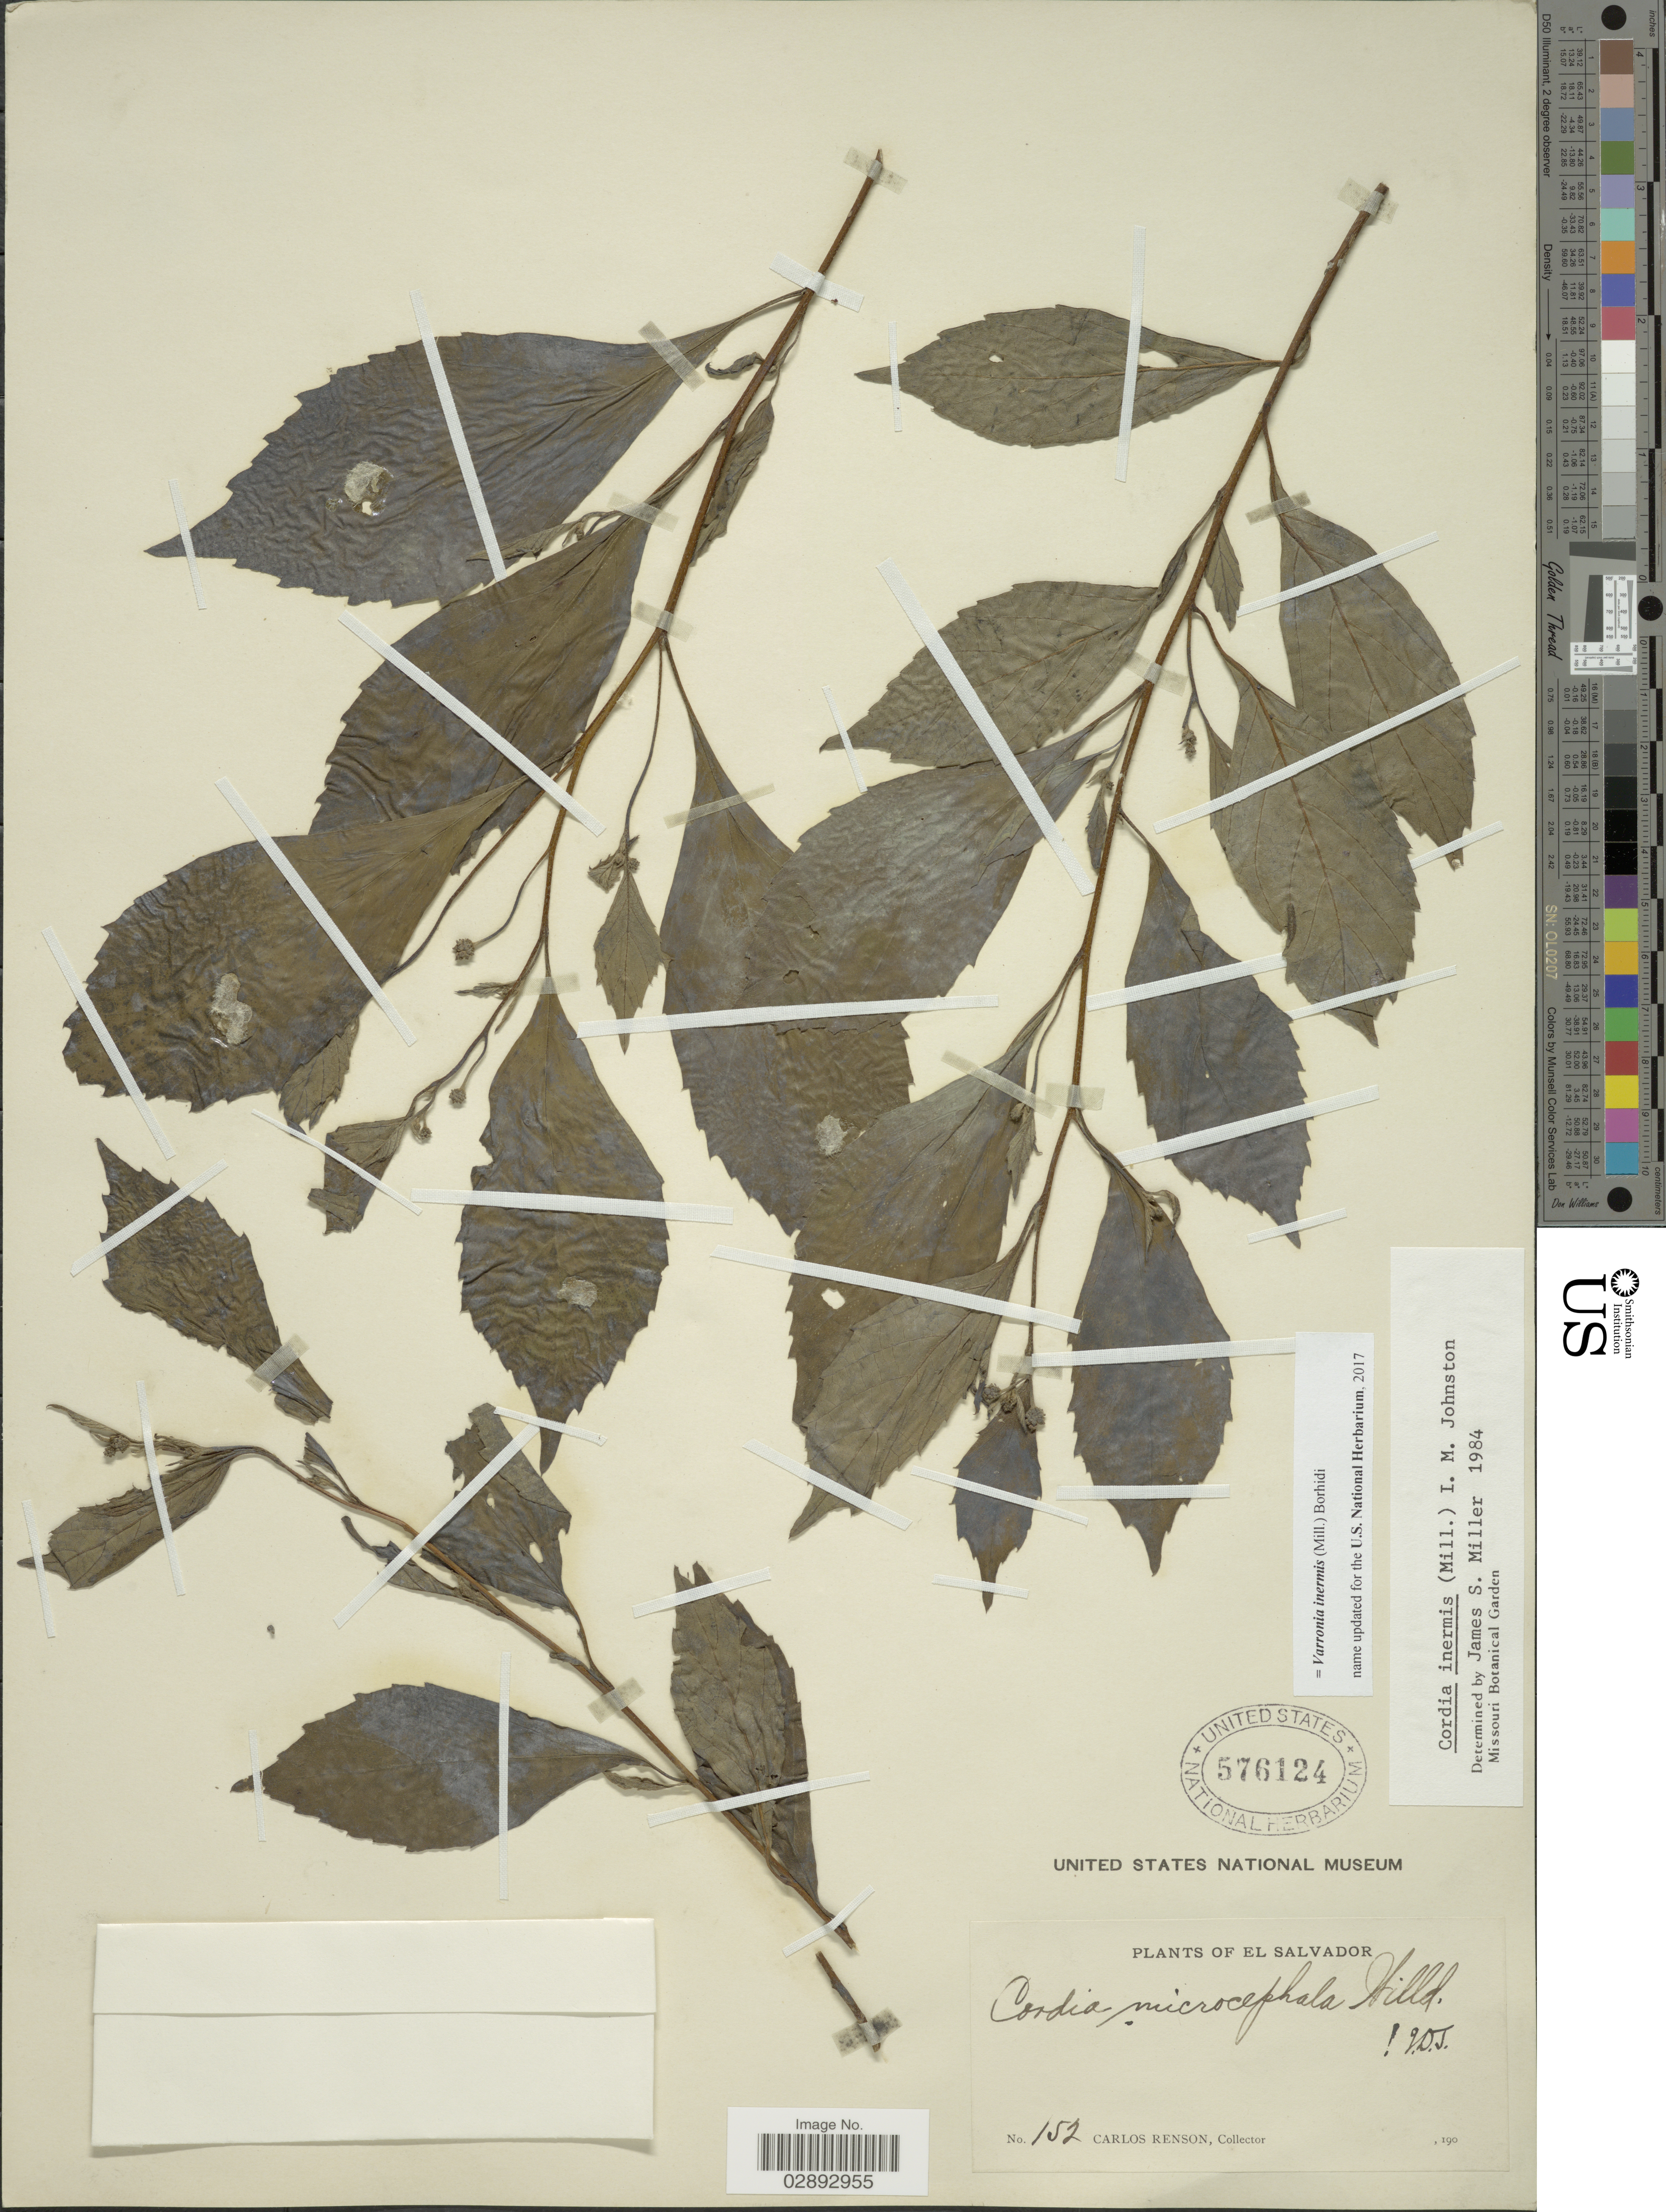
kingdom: Plantae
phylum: Tracheophyta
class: Magnoliopsida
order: Boraginales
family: Cordiaceae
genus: Varronia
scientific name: Varronia inermis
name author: (Mill.) Borhidi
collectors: C. Renson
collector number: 152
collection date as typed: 190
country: El Salvador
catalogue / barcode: US 576124